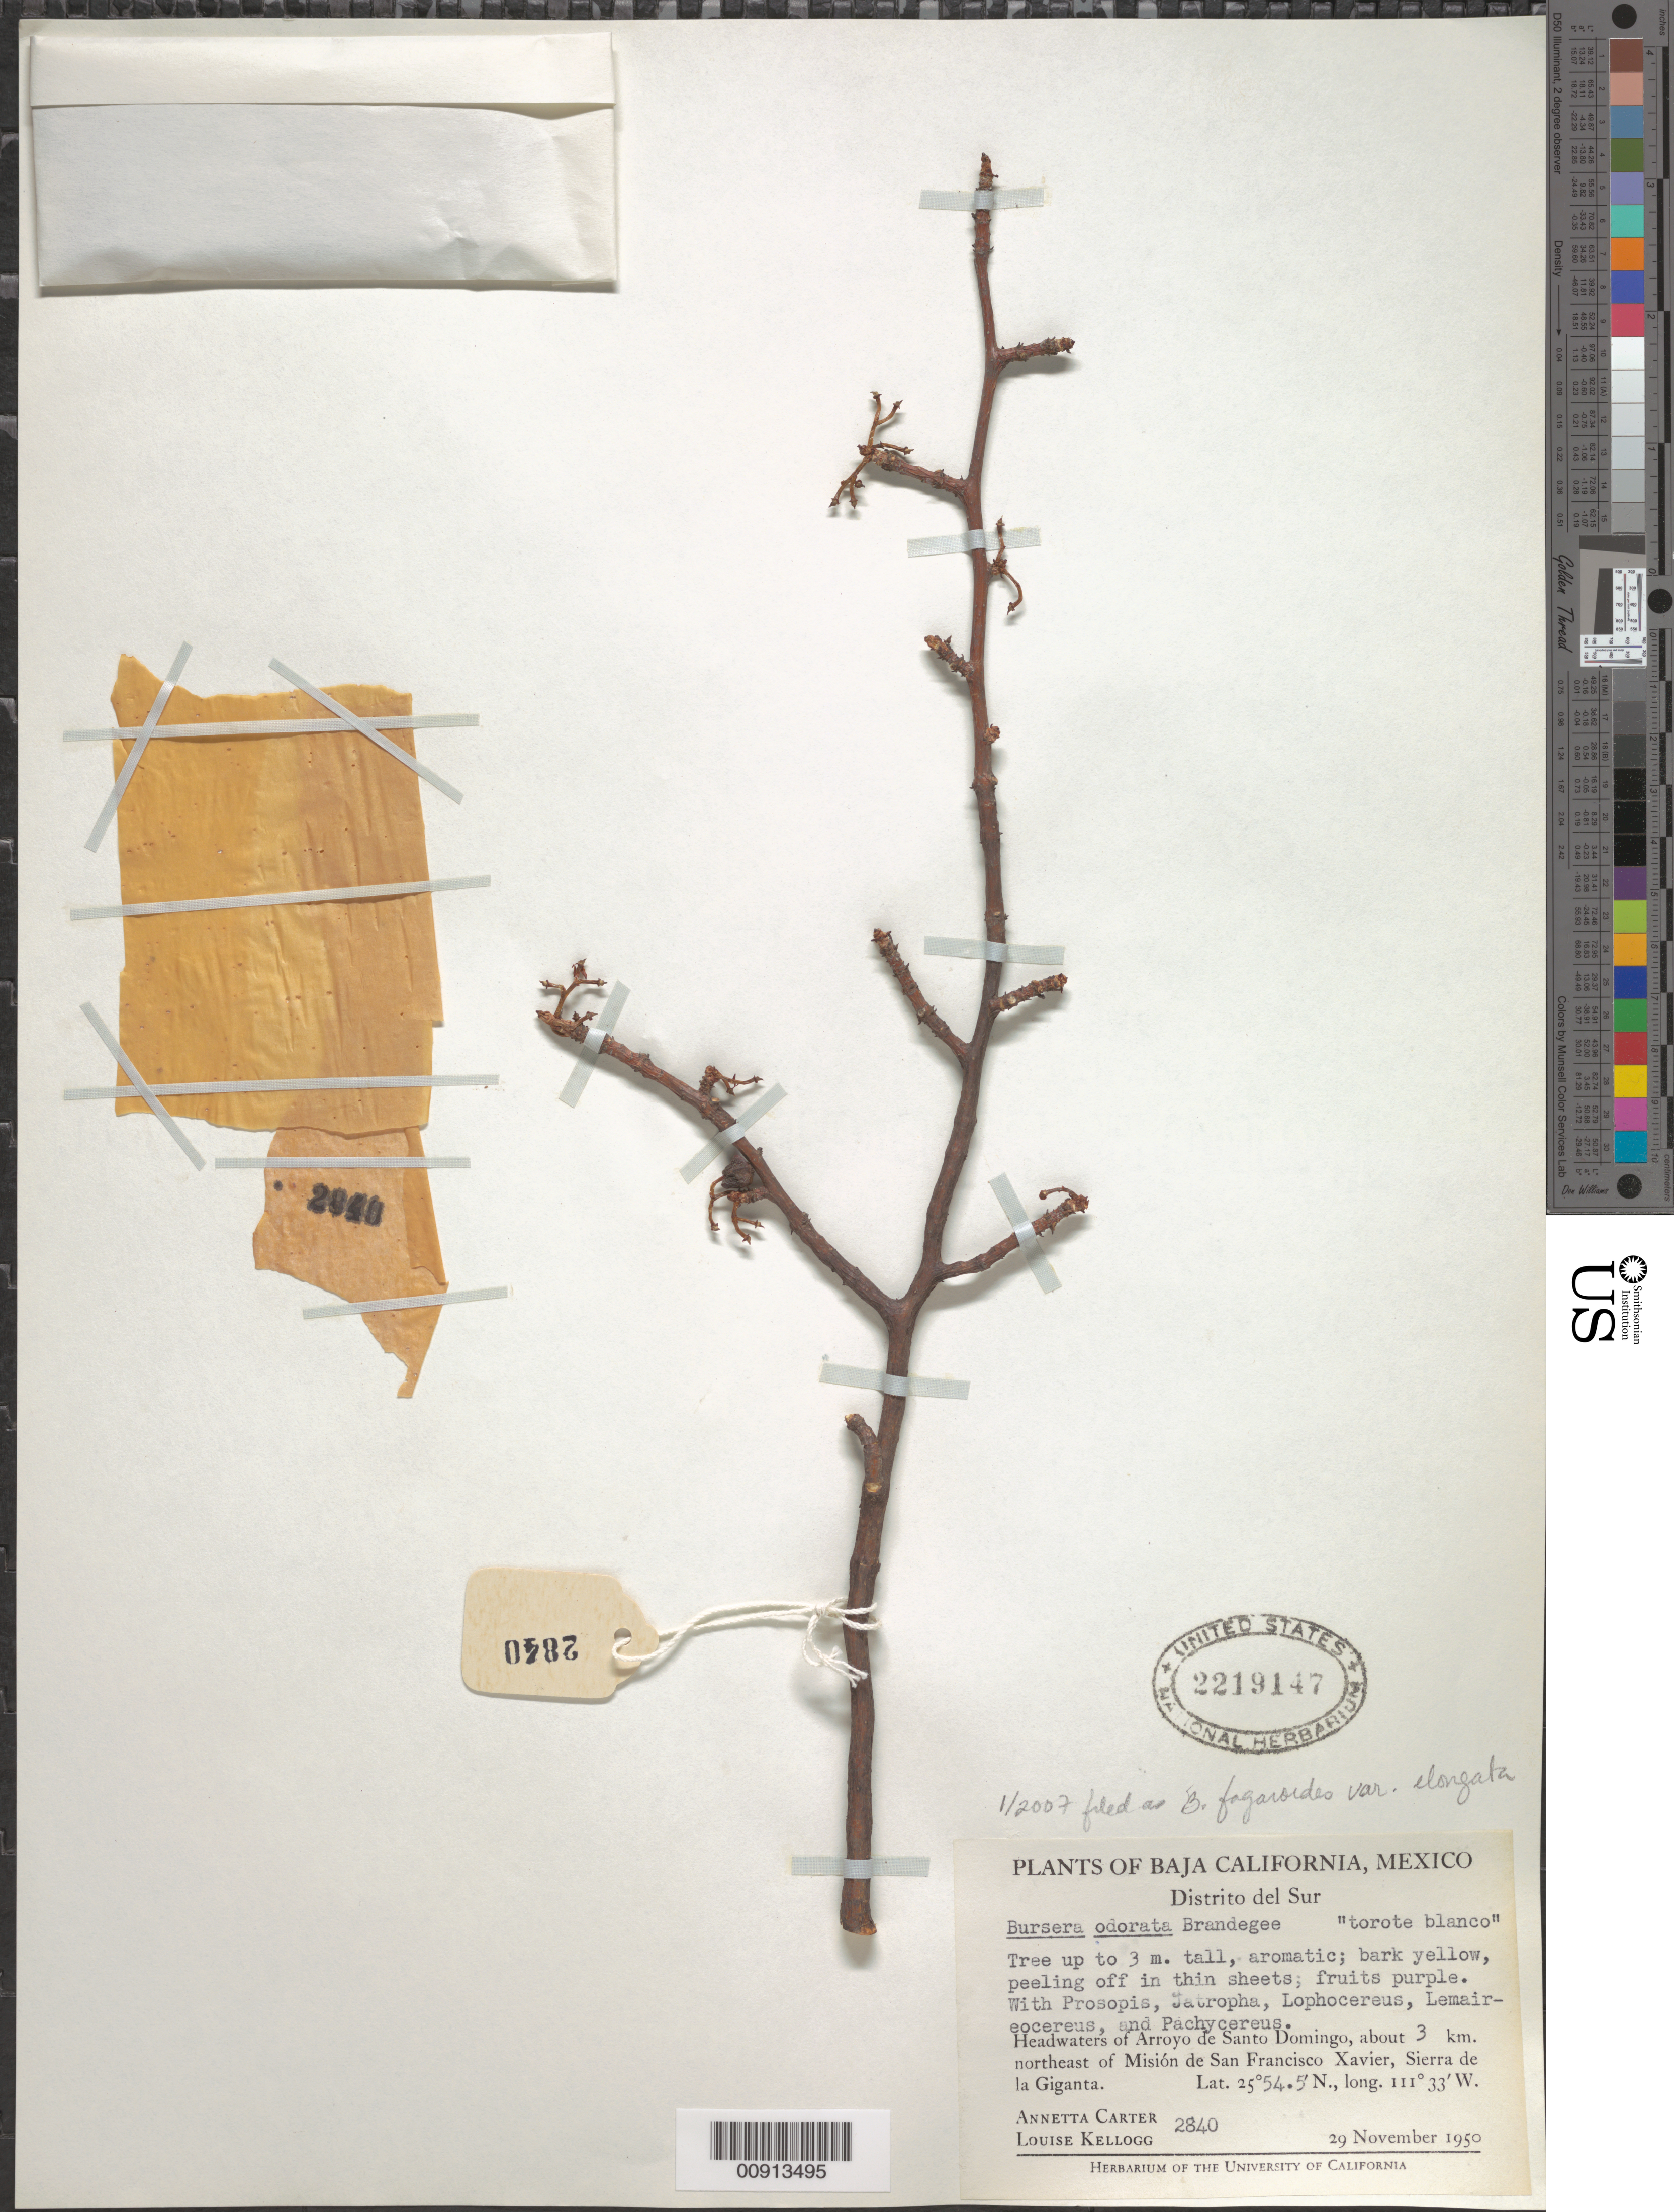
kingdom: Plantae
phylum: Tracheophyta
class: Magnoliopsida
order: Sapindales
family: Burseraceae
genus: Bursera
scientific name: Bursera fagaroides var. elongata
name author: (Kunth) Engl.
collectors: A. Carter & L. Kellogg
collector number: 2840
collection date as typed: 29 Nov 1950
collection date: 1950-11-29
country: Mexico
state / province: Baja California Sur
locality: Headwaters of Arroyo de Santo Domingo, about 3 km. northeast of Misión de San Francisco Xavier, Sierra de la Giganta. Baja California, Distrito Sur.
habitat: Headwaters of Arroyo; with Prosopis, Jatropha, Lophocereus, Lemaireocereus, and Pachycereus.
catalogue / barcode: US 2219147